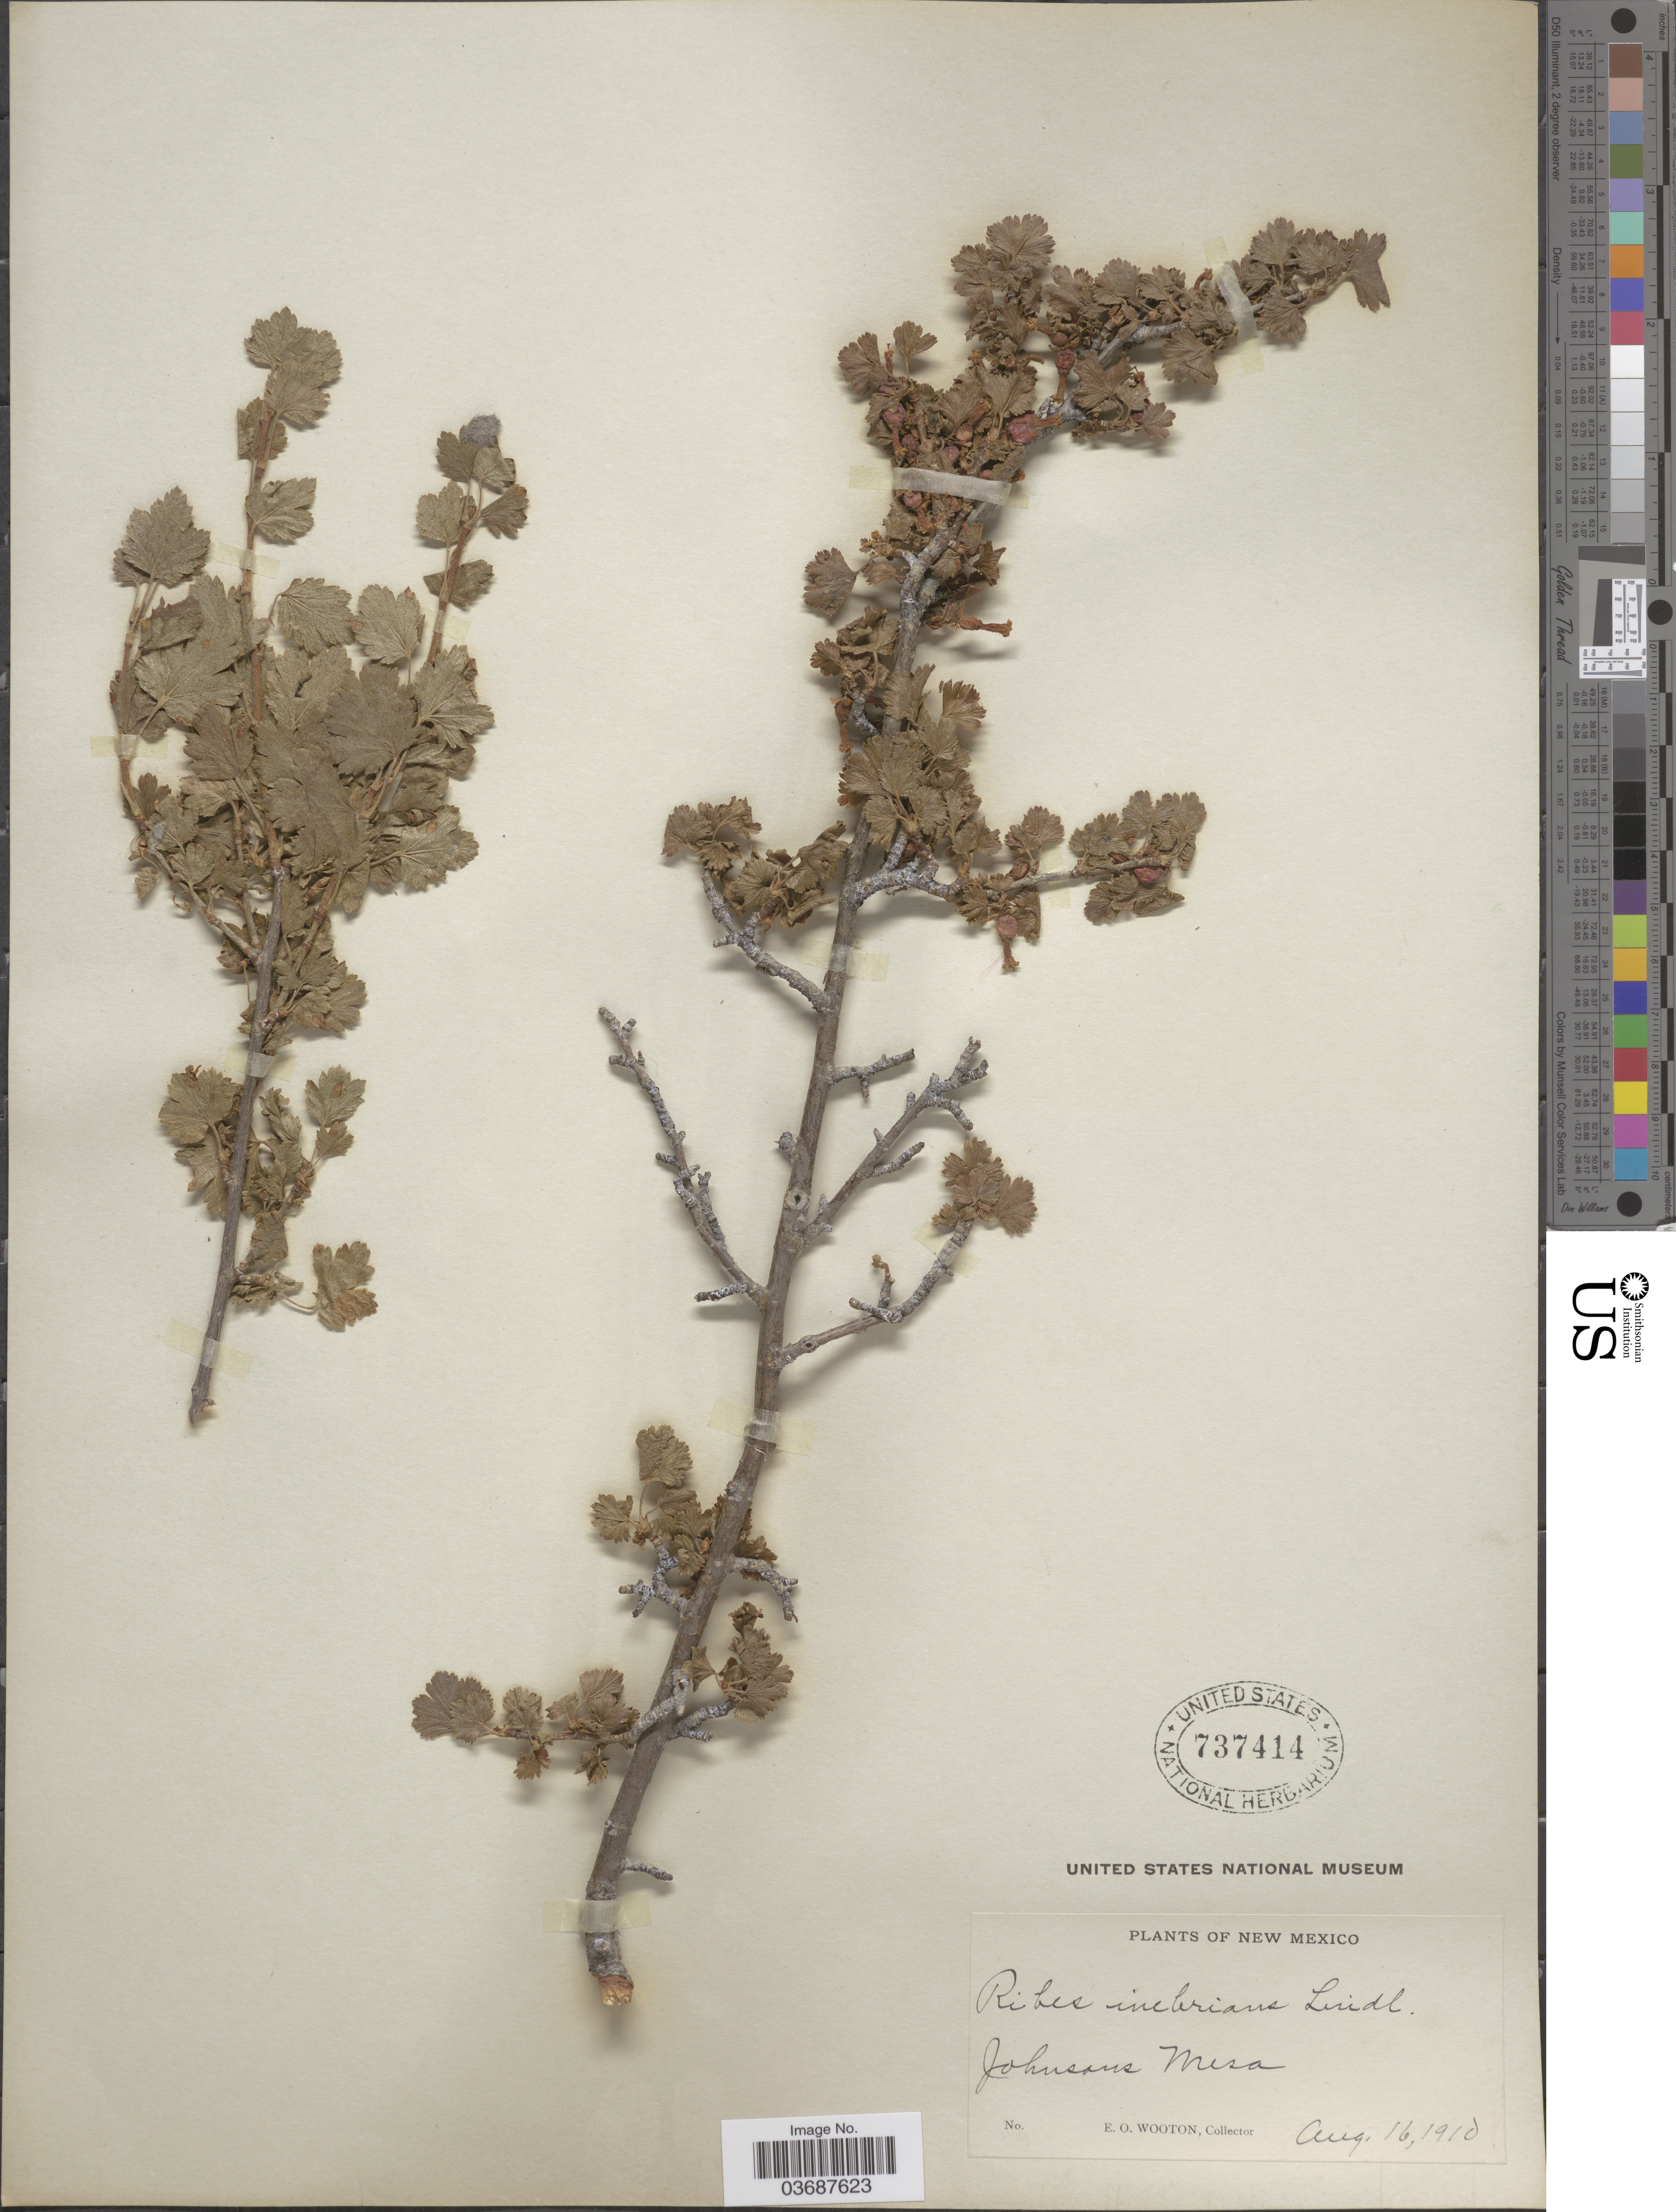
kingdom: Plantae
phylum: Tracheophyta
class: Magnoliopsida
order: Saxifragales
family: Grossulariaceae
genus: Ribes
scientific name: Ribes inebrians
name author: Lindl.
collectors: E. O. Wooton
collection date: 1910-08-16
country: United States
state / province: New Mexico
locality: Johnsons Mesa.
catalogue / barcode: US 737414